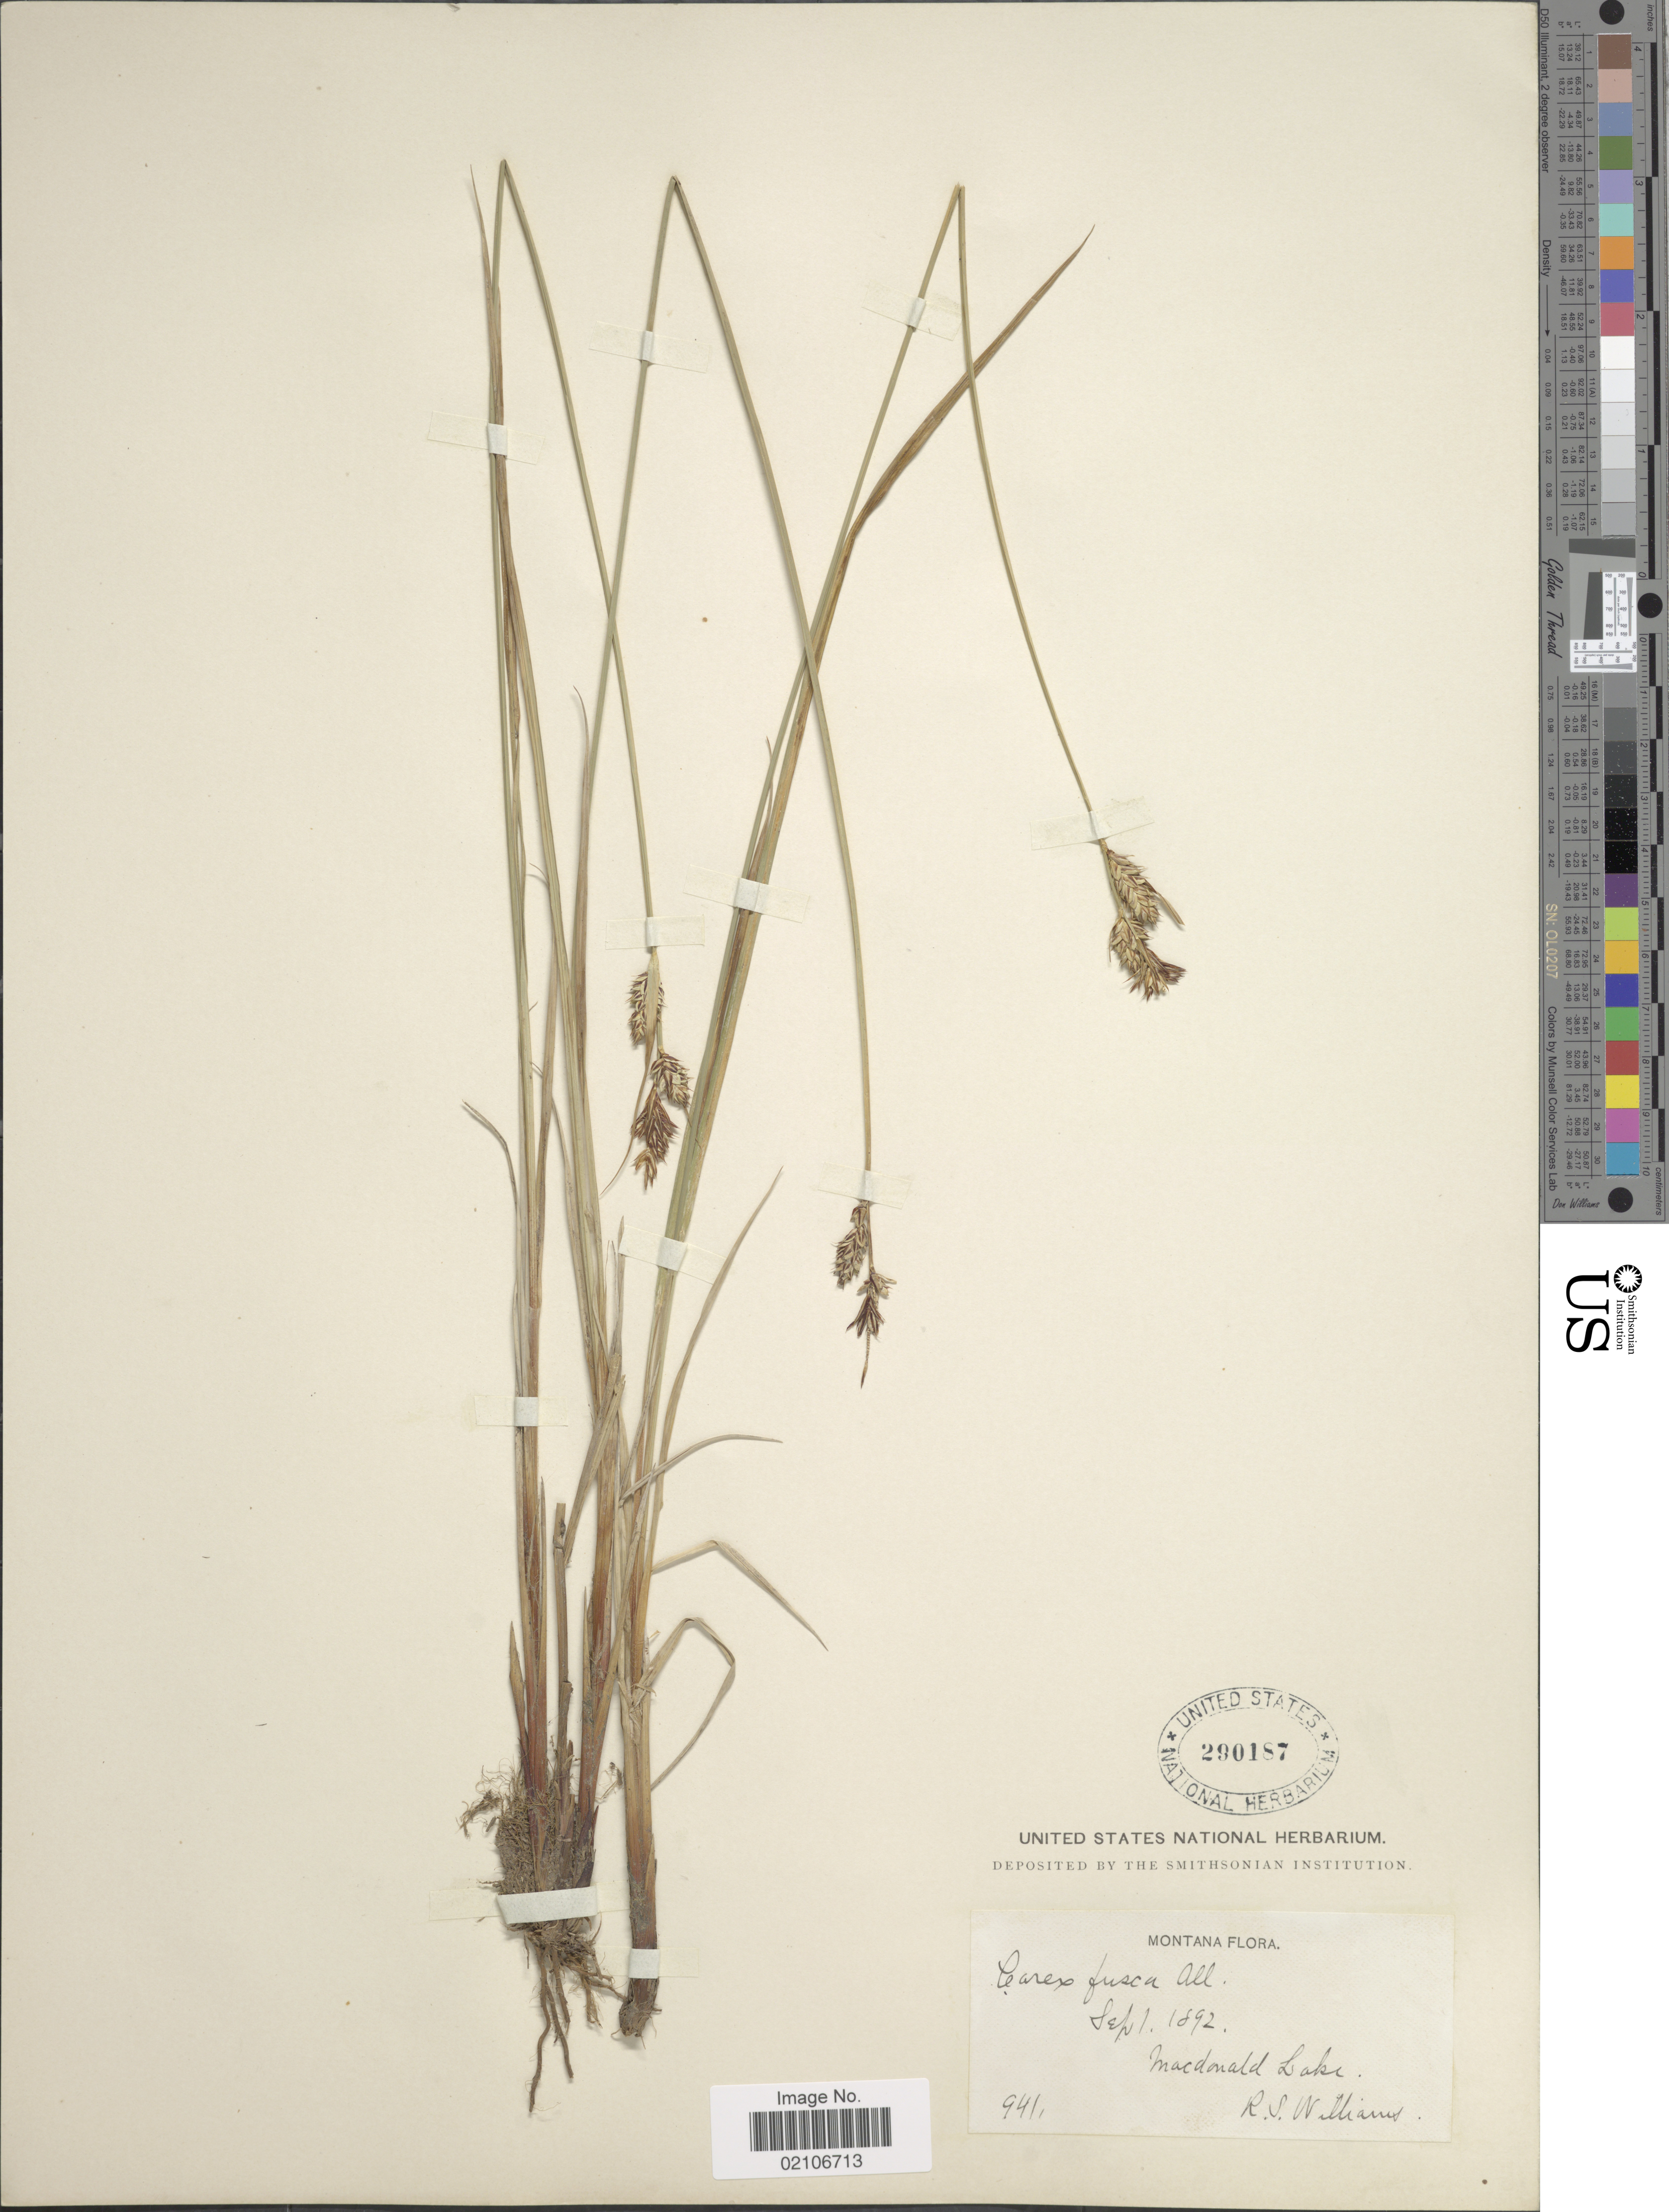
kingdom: Plantae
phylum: Tracheophyta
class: Liliopsida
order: Poales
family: Cyperaceae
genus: Carex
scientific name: Carex buxbaumii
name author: Wahlenb.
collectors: R. S. Williams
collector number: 941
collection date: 1892-09-01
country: United States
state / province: Montana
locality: Macdonald Lake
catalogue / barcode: US 290187